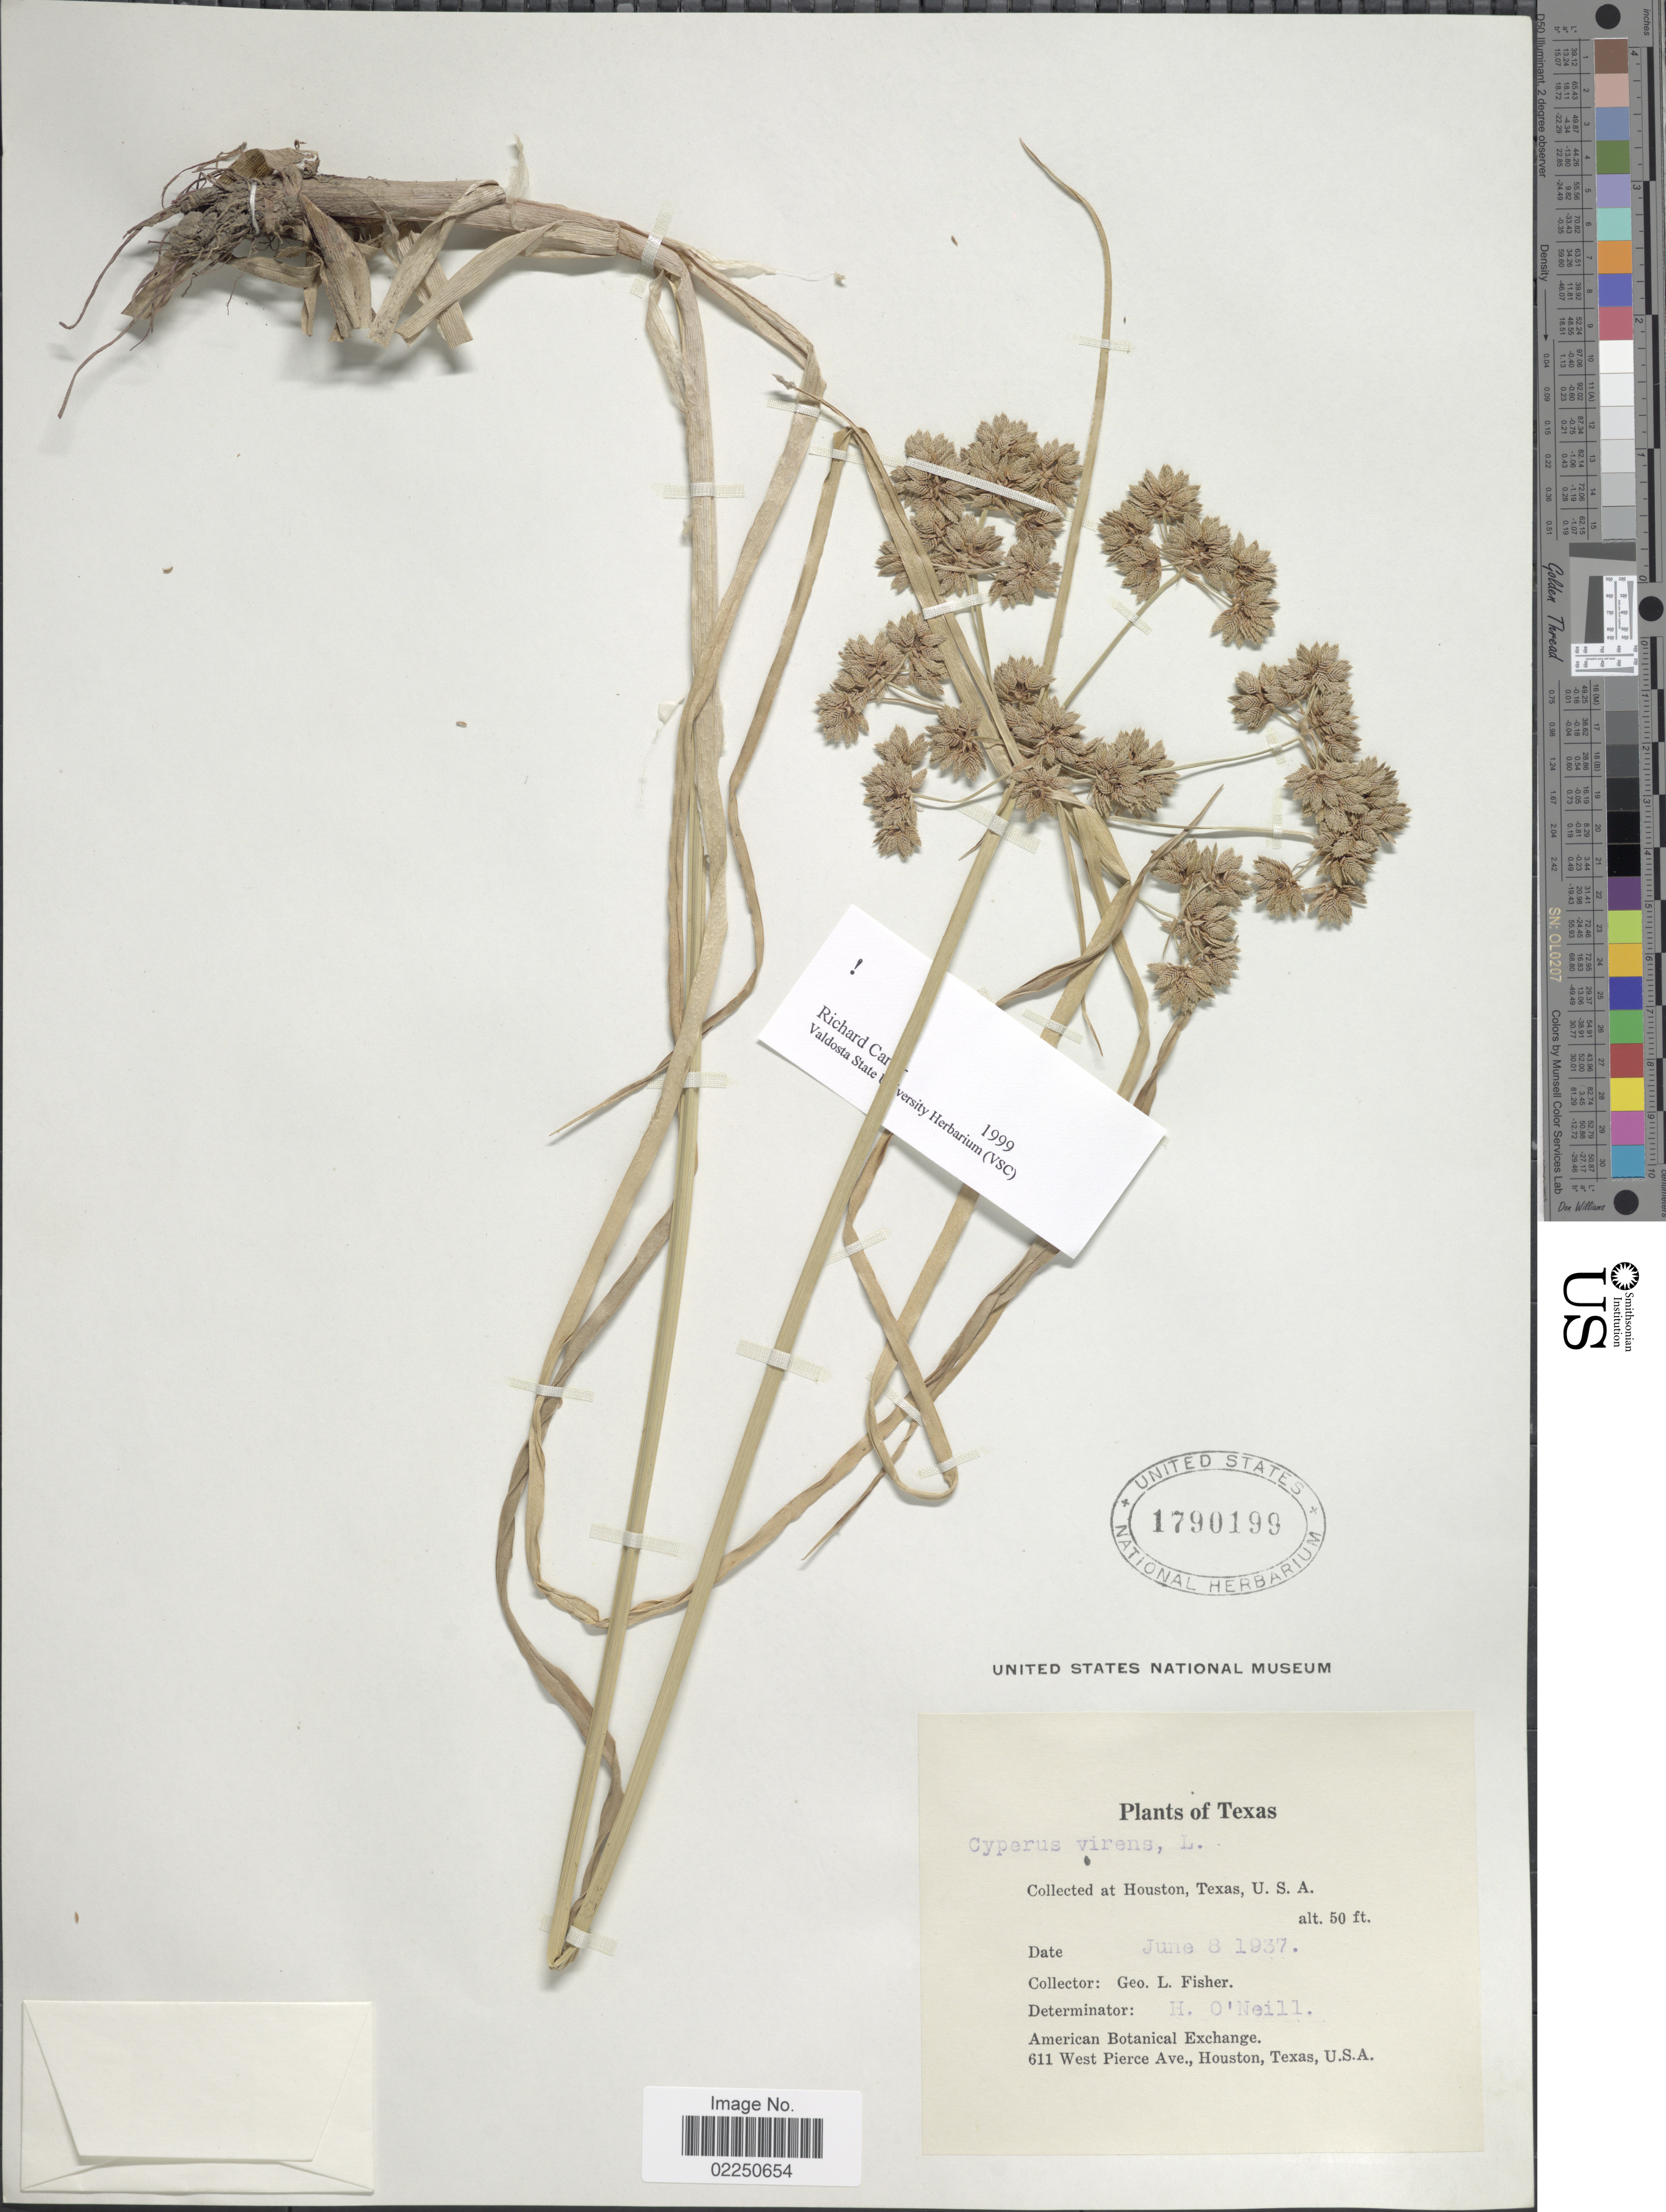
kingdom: Plantae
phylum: Tracheophyta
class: Liliopsida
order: Poales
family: Cyperaceae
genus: Cyperus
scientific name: Cyperus virens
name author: Michx.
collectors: G. L. Fisher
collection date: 1937-06-08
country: United States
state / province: Texas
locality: Houston, Texas, U.S.A.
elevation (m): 15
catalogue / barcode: US 1790199